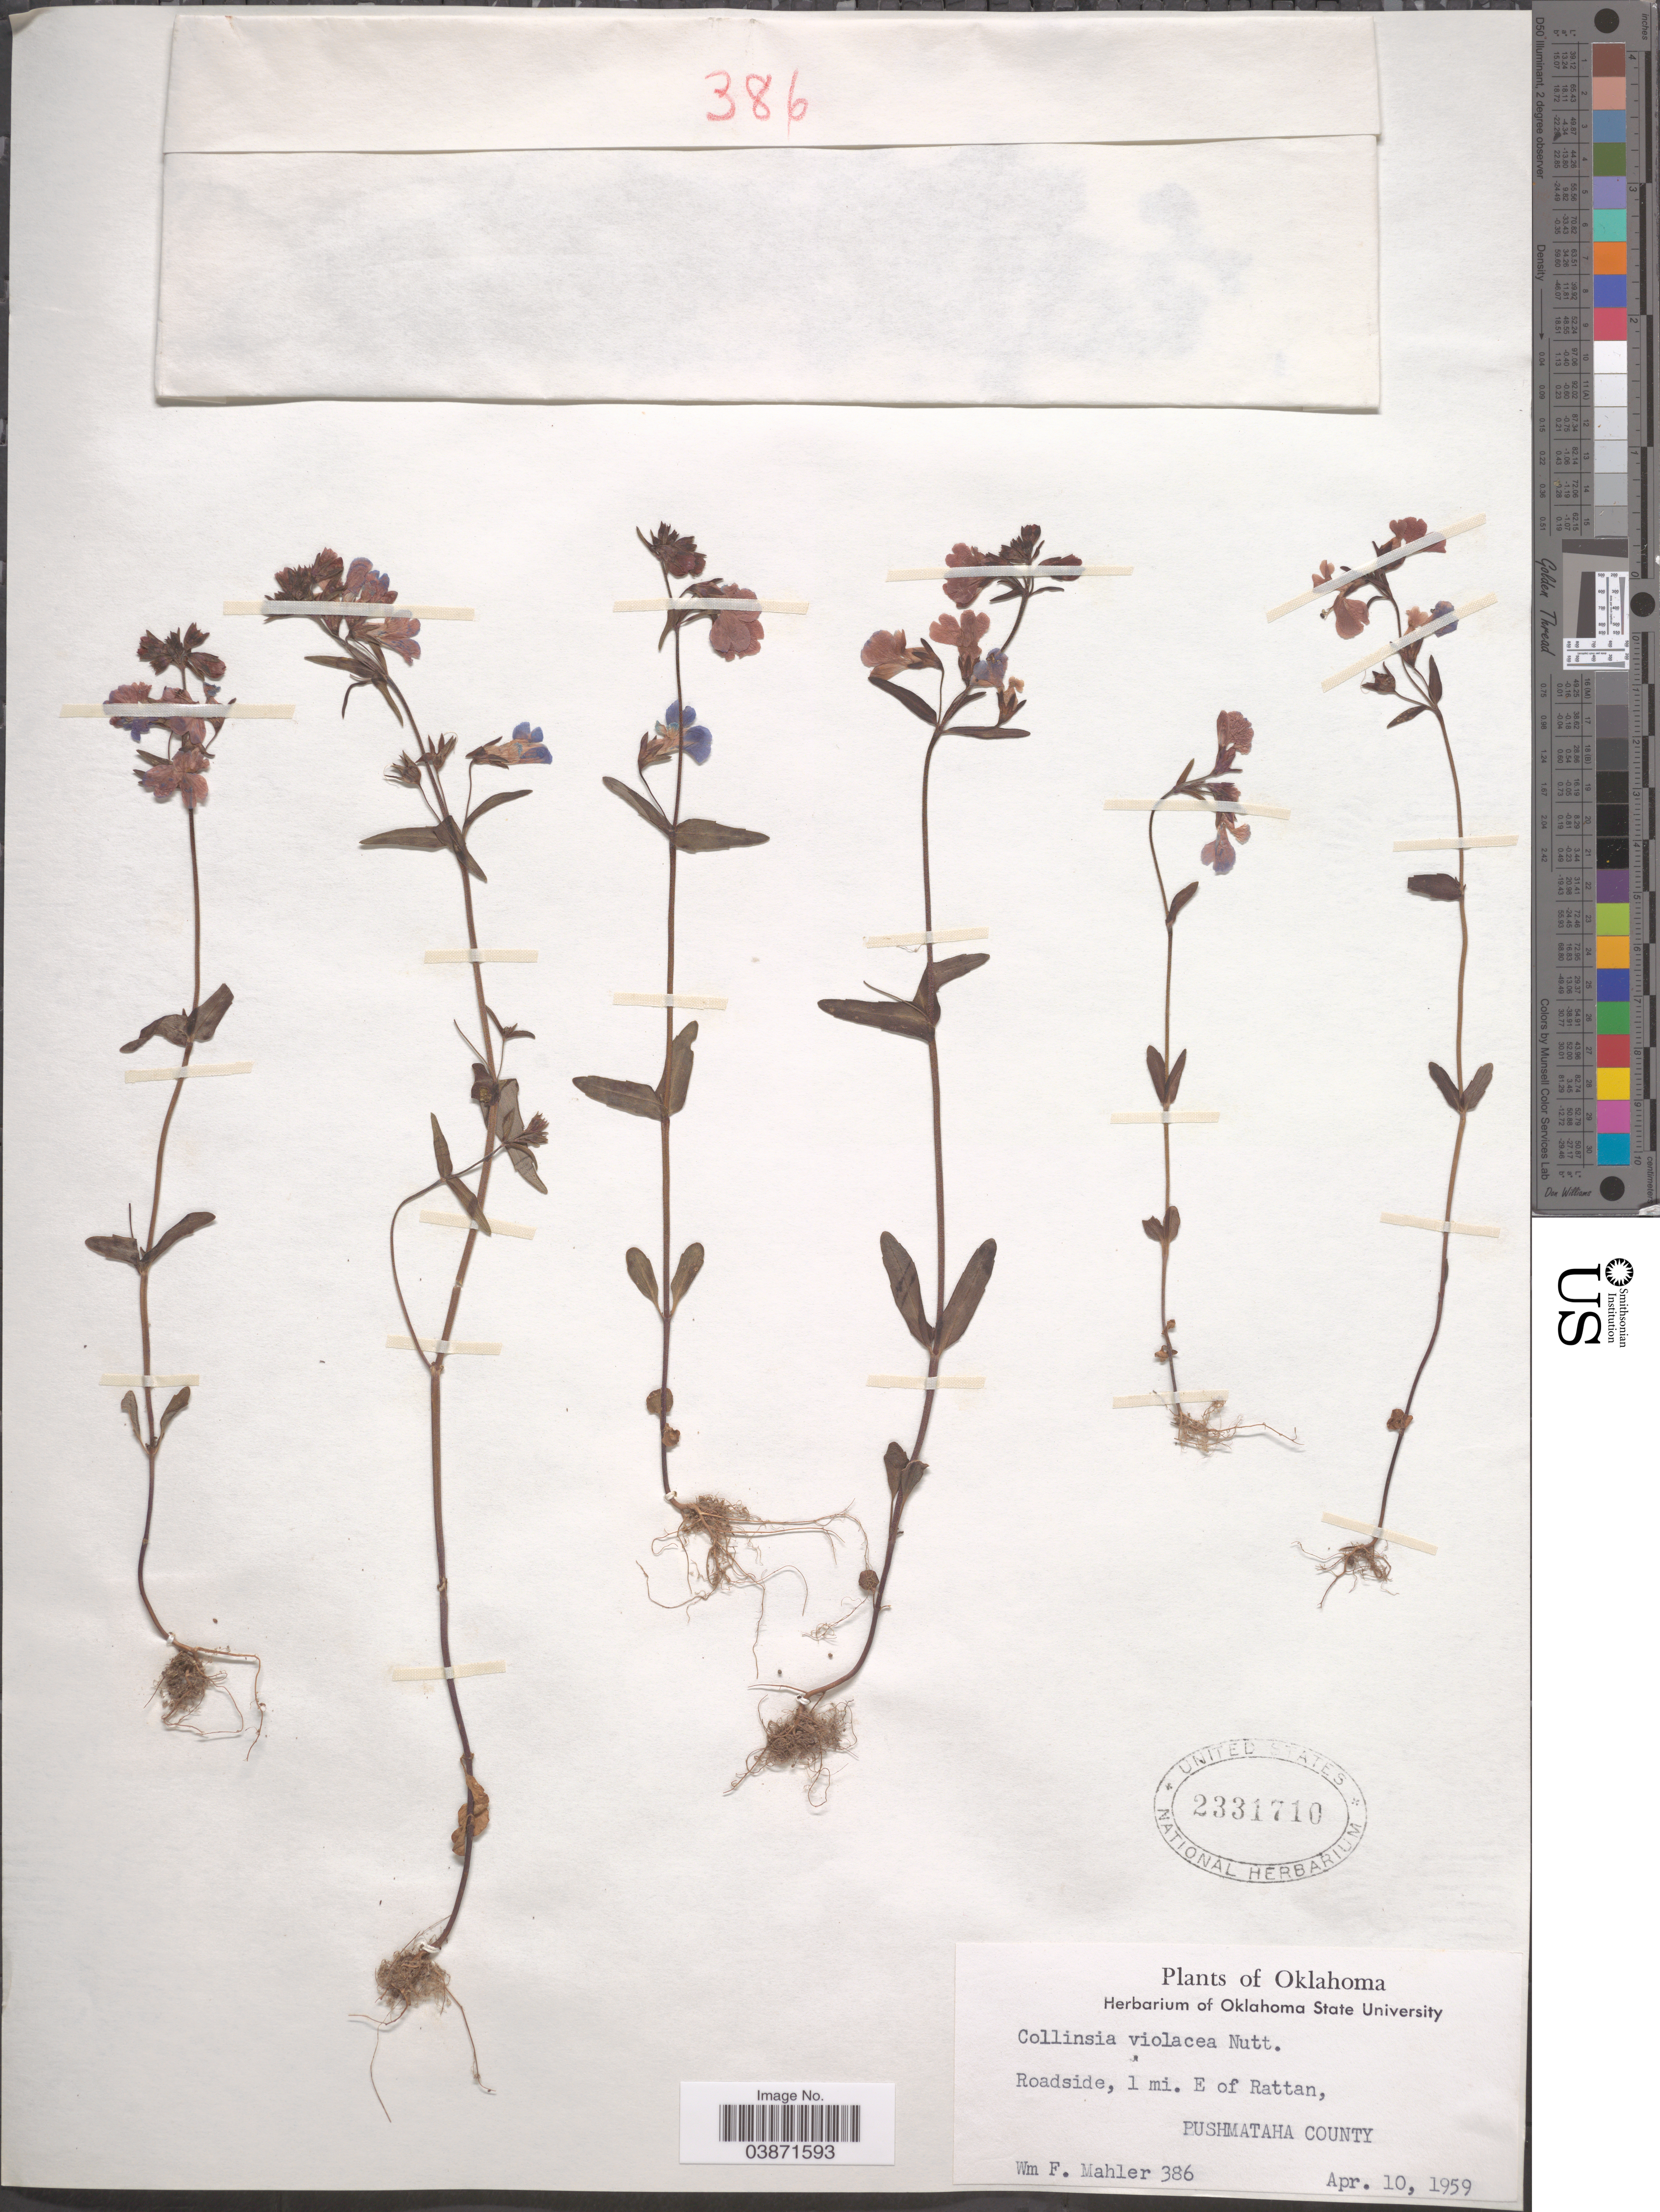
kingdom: Plantae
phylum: Tracheophyta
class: Magnoliopsida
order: Lamiales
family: Plantaginaceae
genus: Collinsia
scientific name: Collinsia violacea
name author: Nutt.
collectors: W. F. Mahler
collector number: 386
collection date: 1959-04-10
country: United States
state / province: Oklahoma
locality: Roadside, 1 mi. E of Rattan, Pushmataha County.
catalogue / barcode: US 2331710